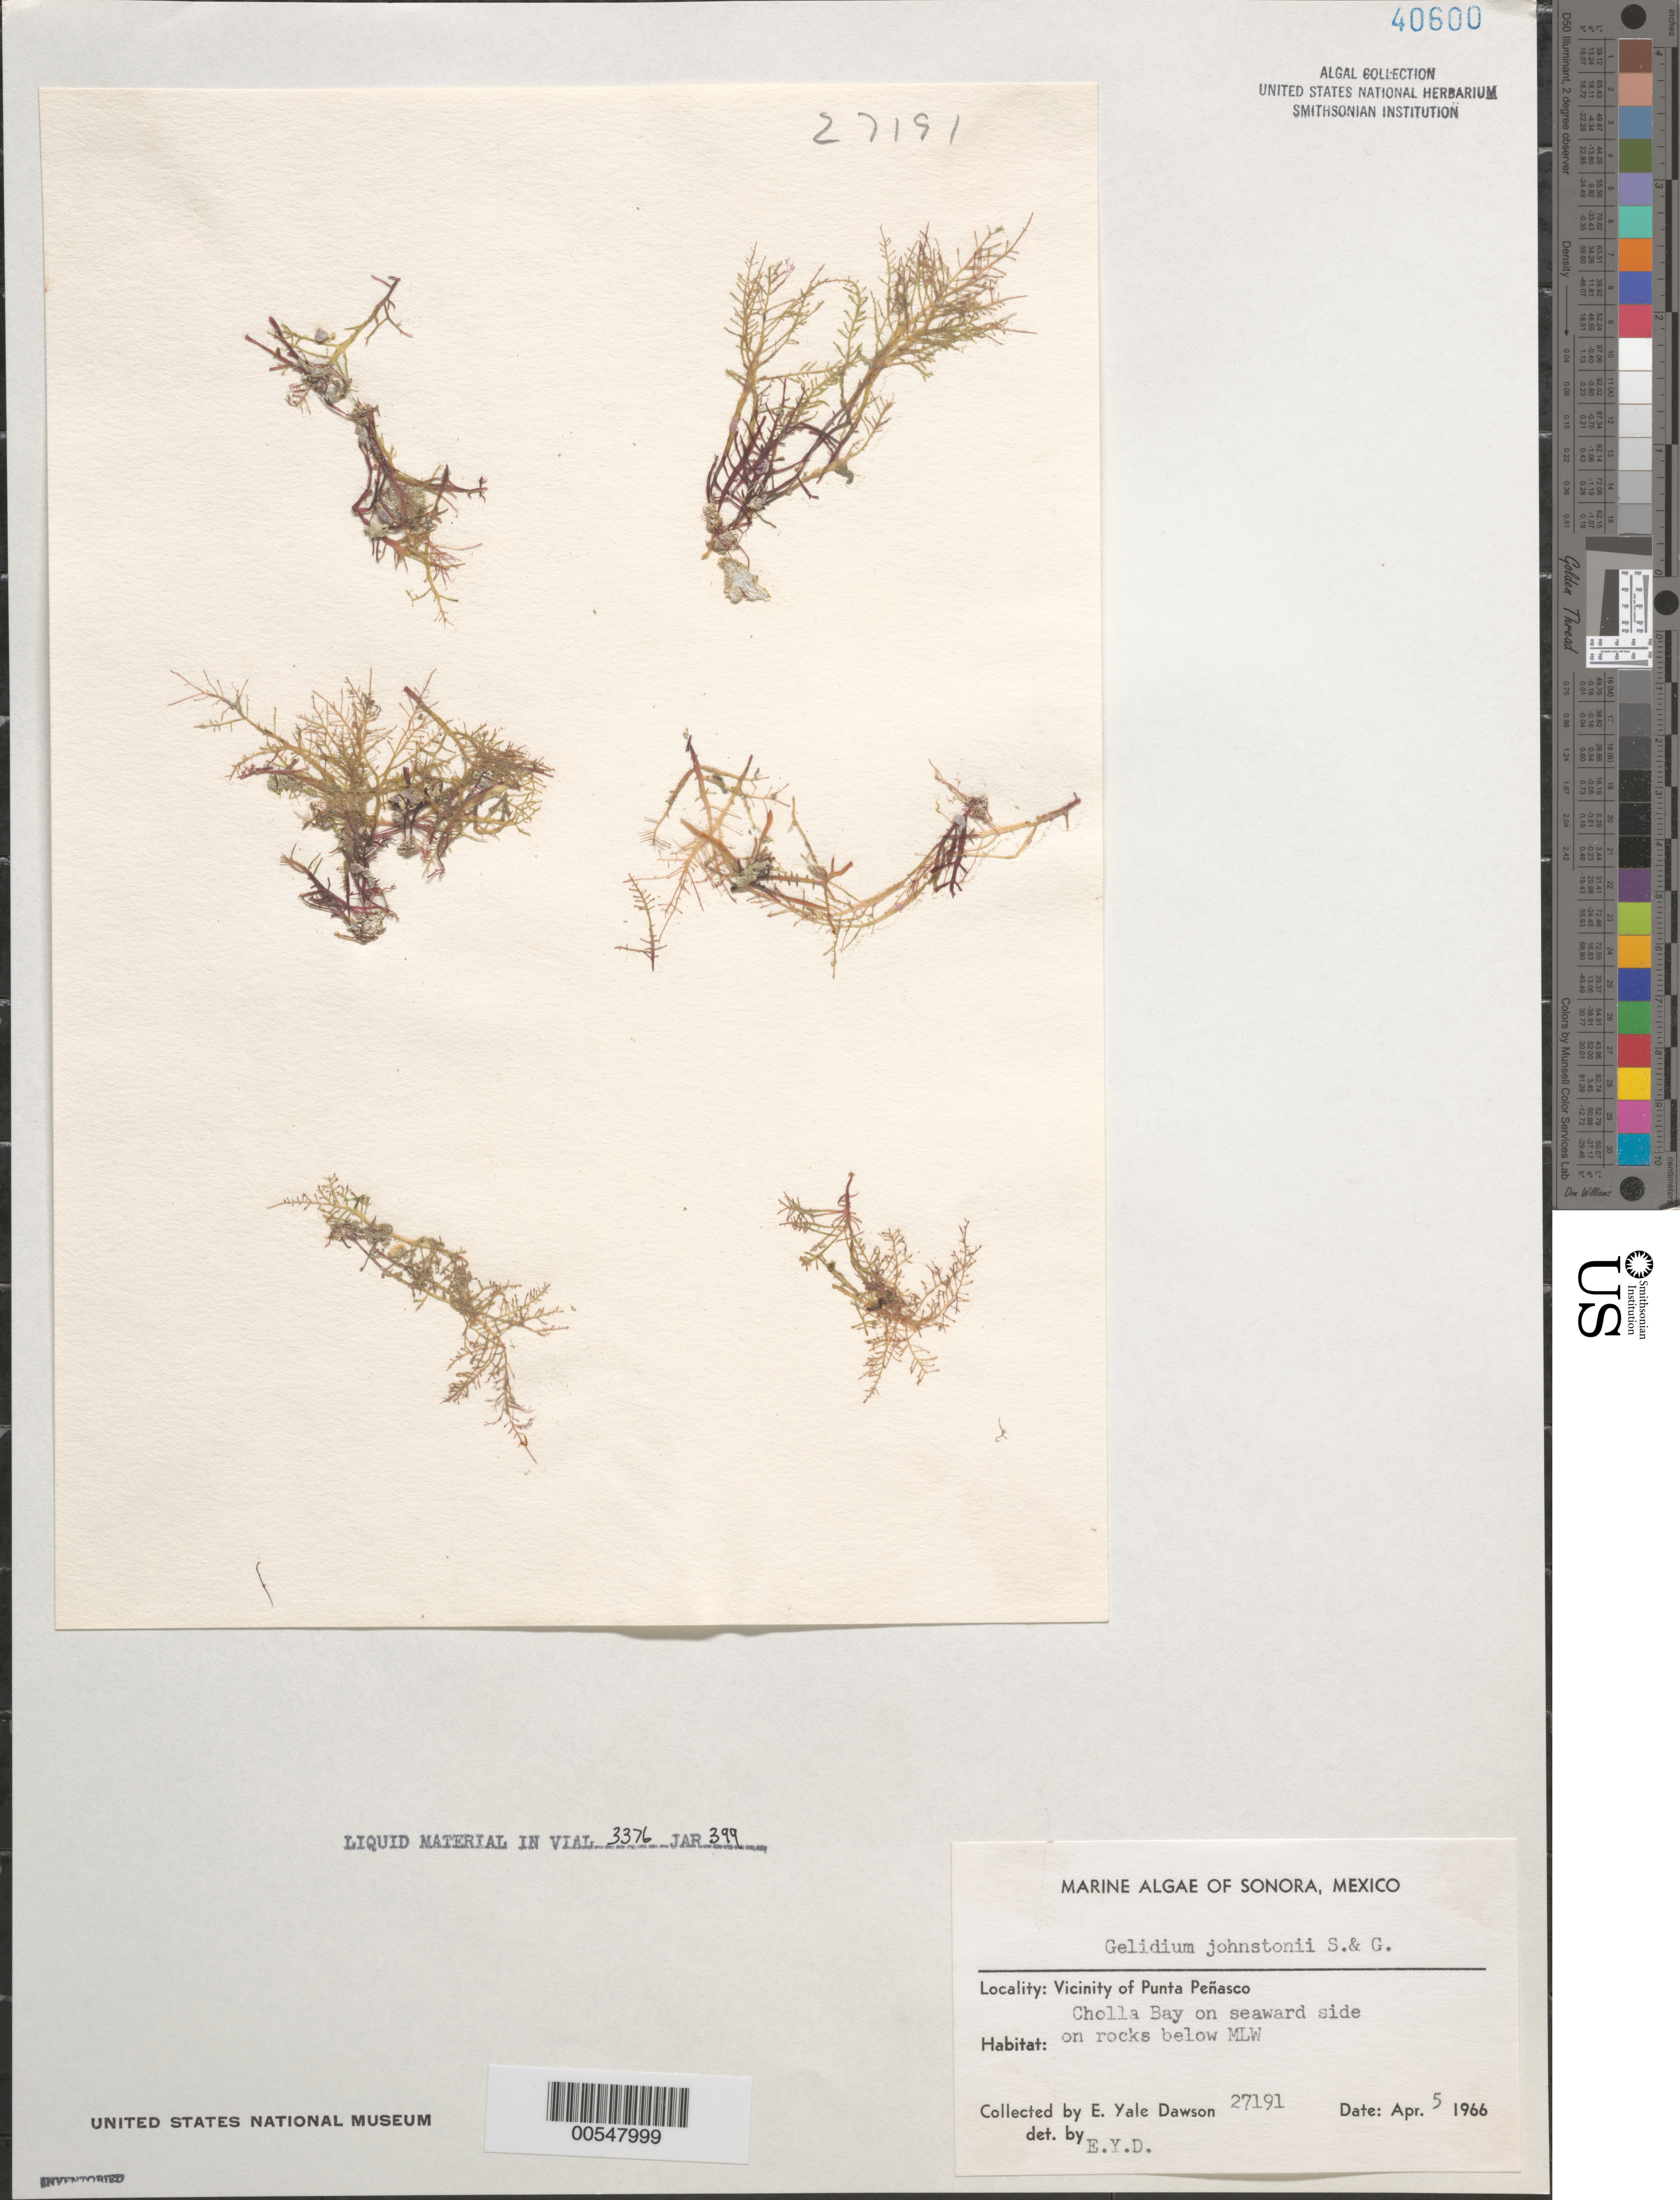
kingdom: Plantae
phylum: Rhodophyta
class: Florideophyceae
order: Gelidiales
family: Gelidiaceae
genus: Gelidium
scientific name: Gelidium johnstonii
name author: Setchell & N.L. Gardner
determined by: Dawson, E. Y.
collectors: E. Y. Dawson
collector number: EYD 27191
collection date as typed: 05 Apr 1966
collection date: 1966-04-05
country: Mexico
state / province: Sonora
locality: Cholla Bay, Punta Penasco area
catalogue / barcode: US 40600